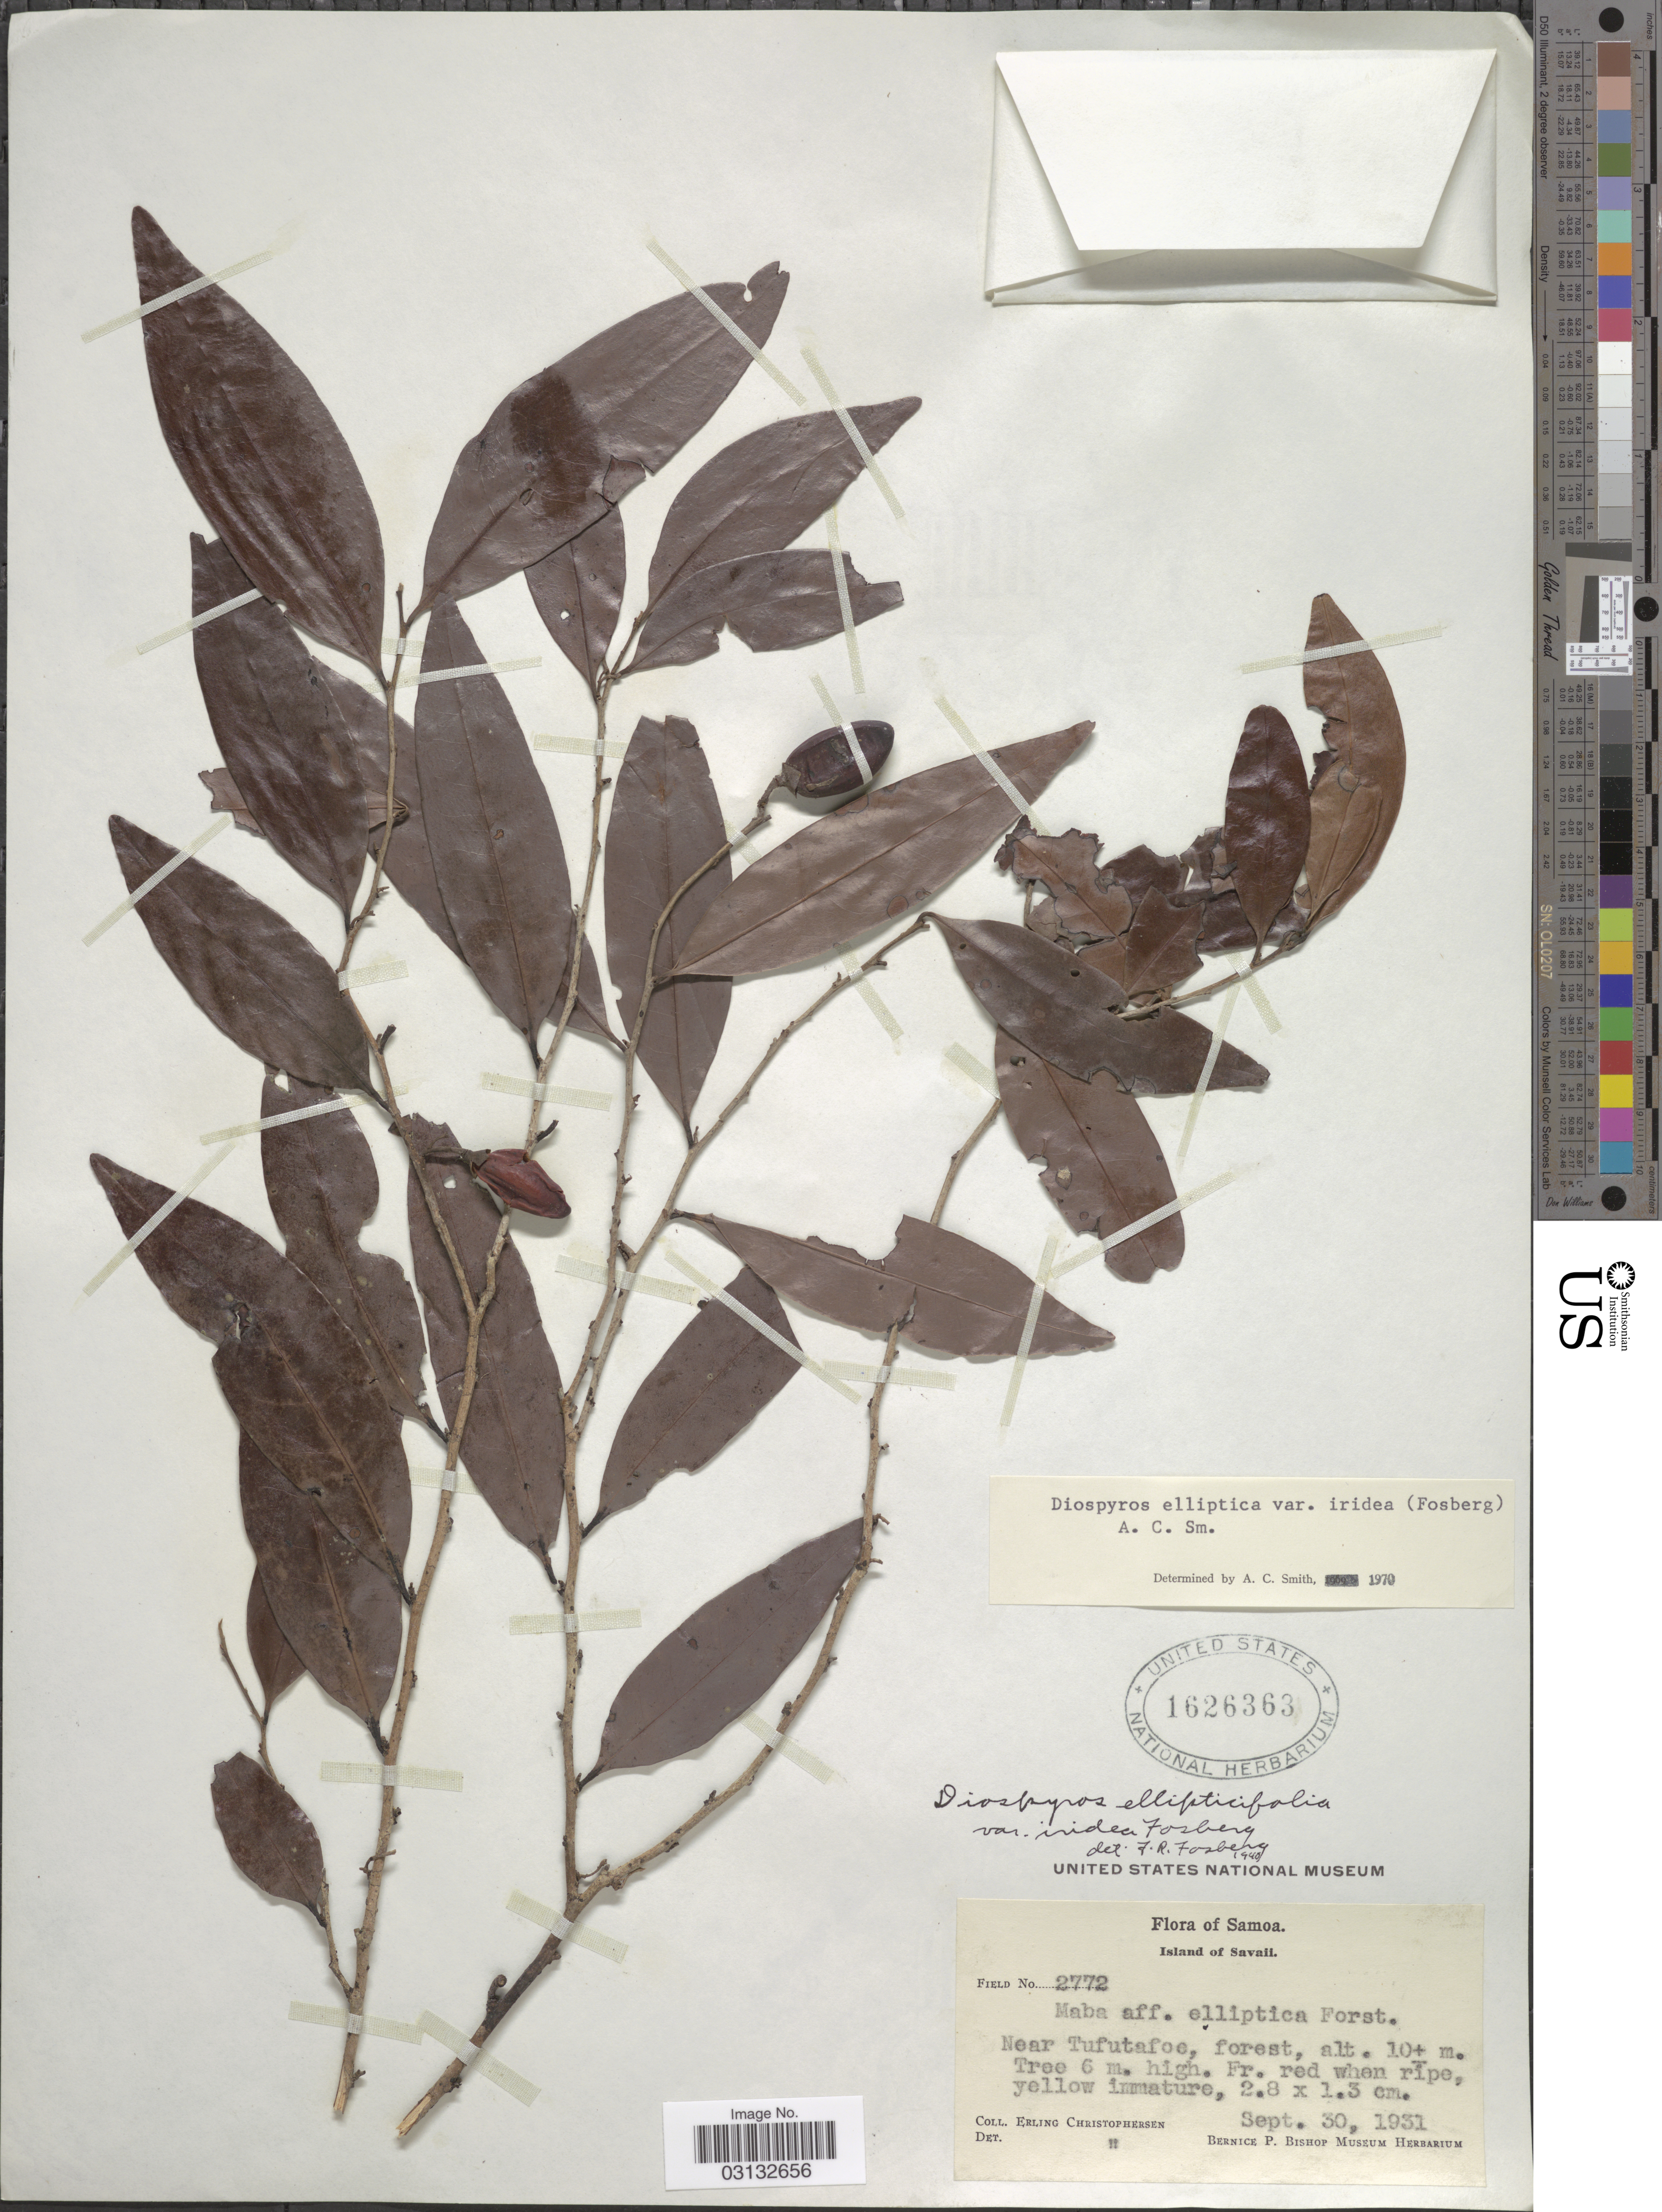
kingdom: Plantae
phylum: Tracheophyta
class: Magnoliopsida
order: Ericales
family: Ebenaceae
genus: Diospyros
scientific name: Diospyros elliptica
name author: P.S. Green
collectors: E. Christophersen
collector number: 2772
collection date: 1931-09-30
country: Samoa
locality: Samoa. Island of Savaii. Near Tufutafoe.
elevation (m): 10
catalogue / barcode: US 1626363